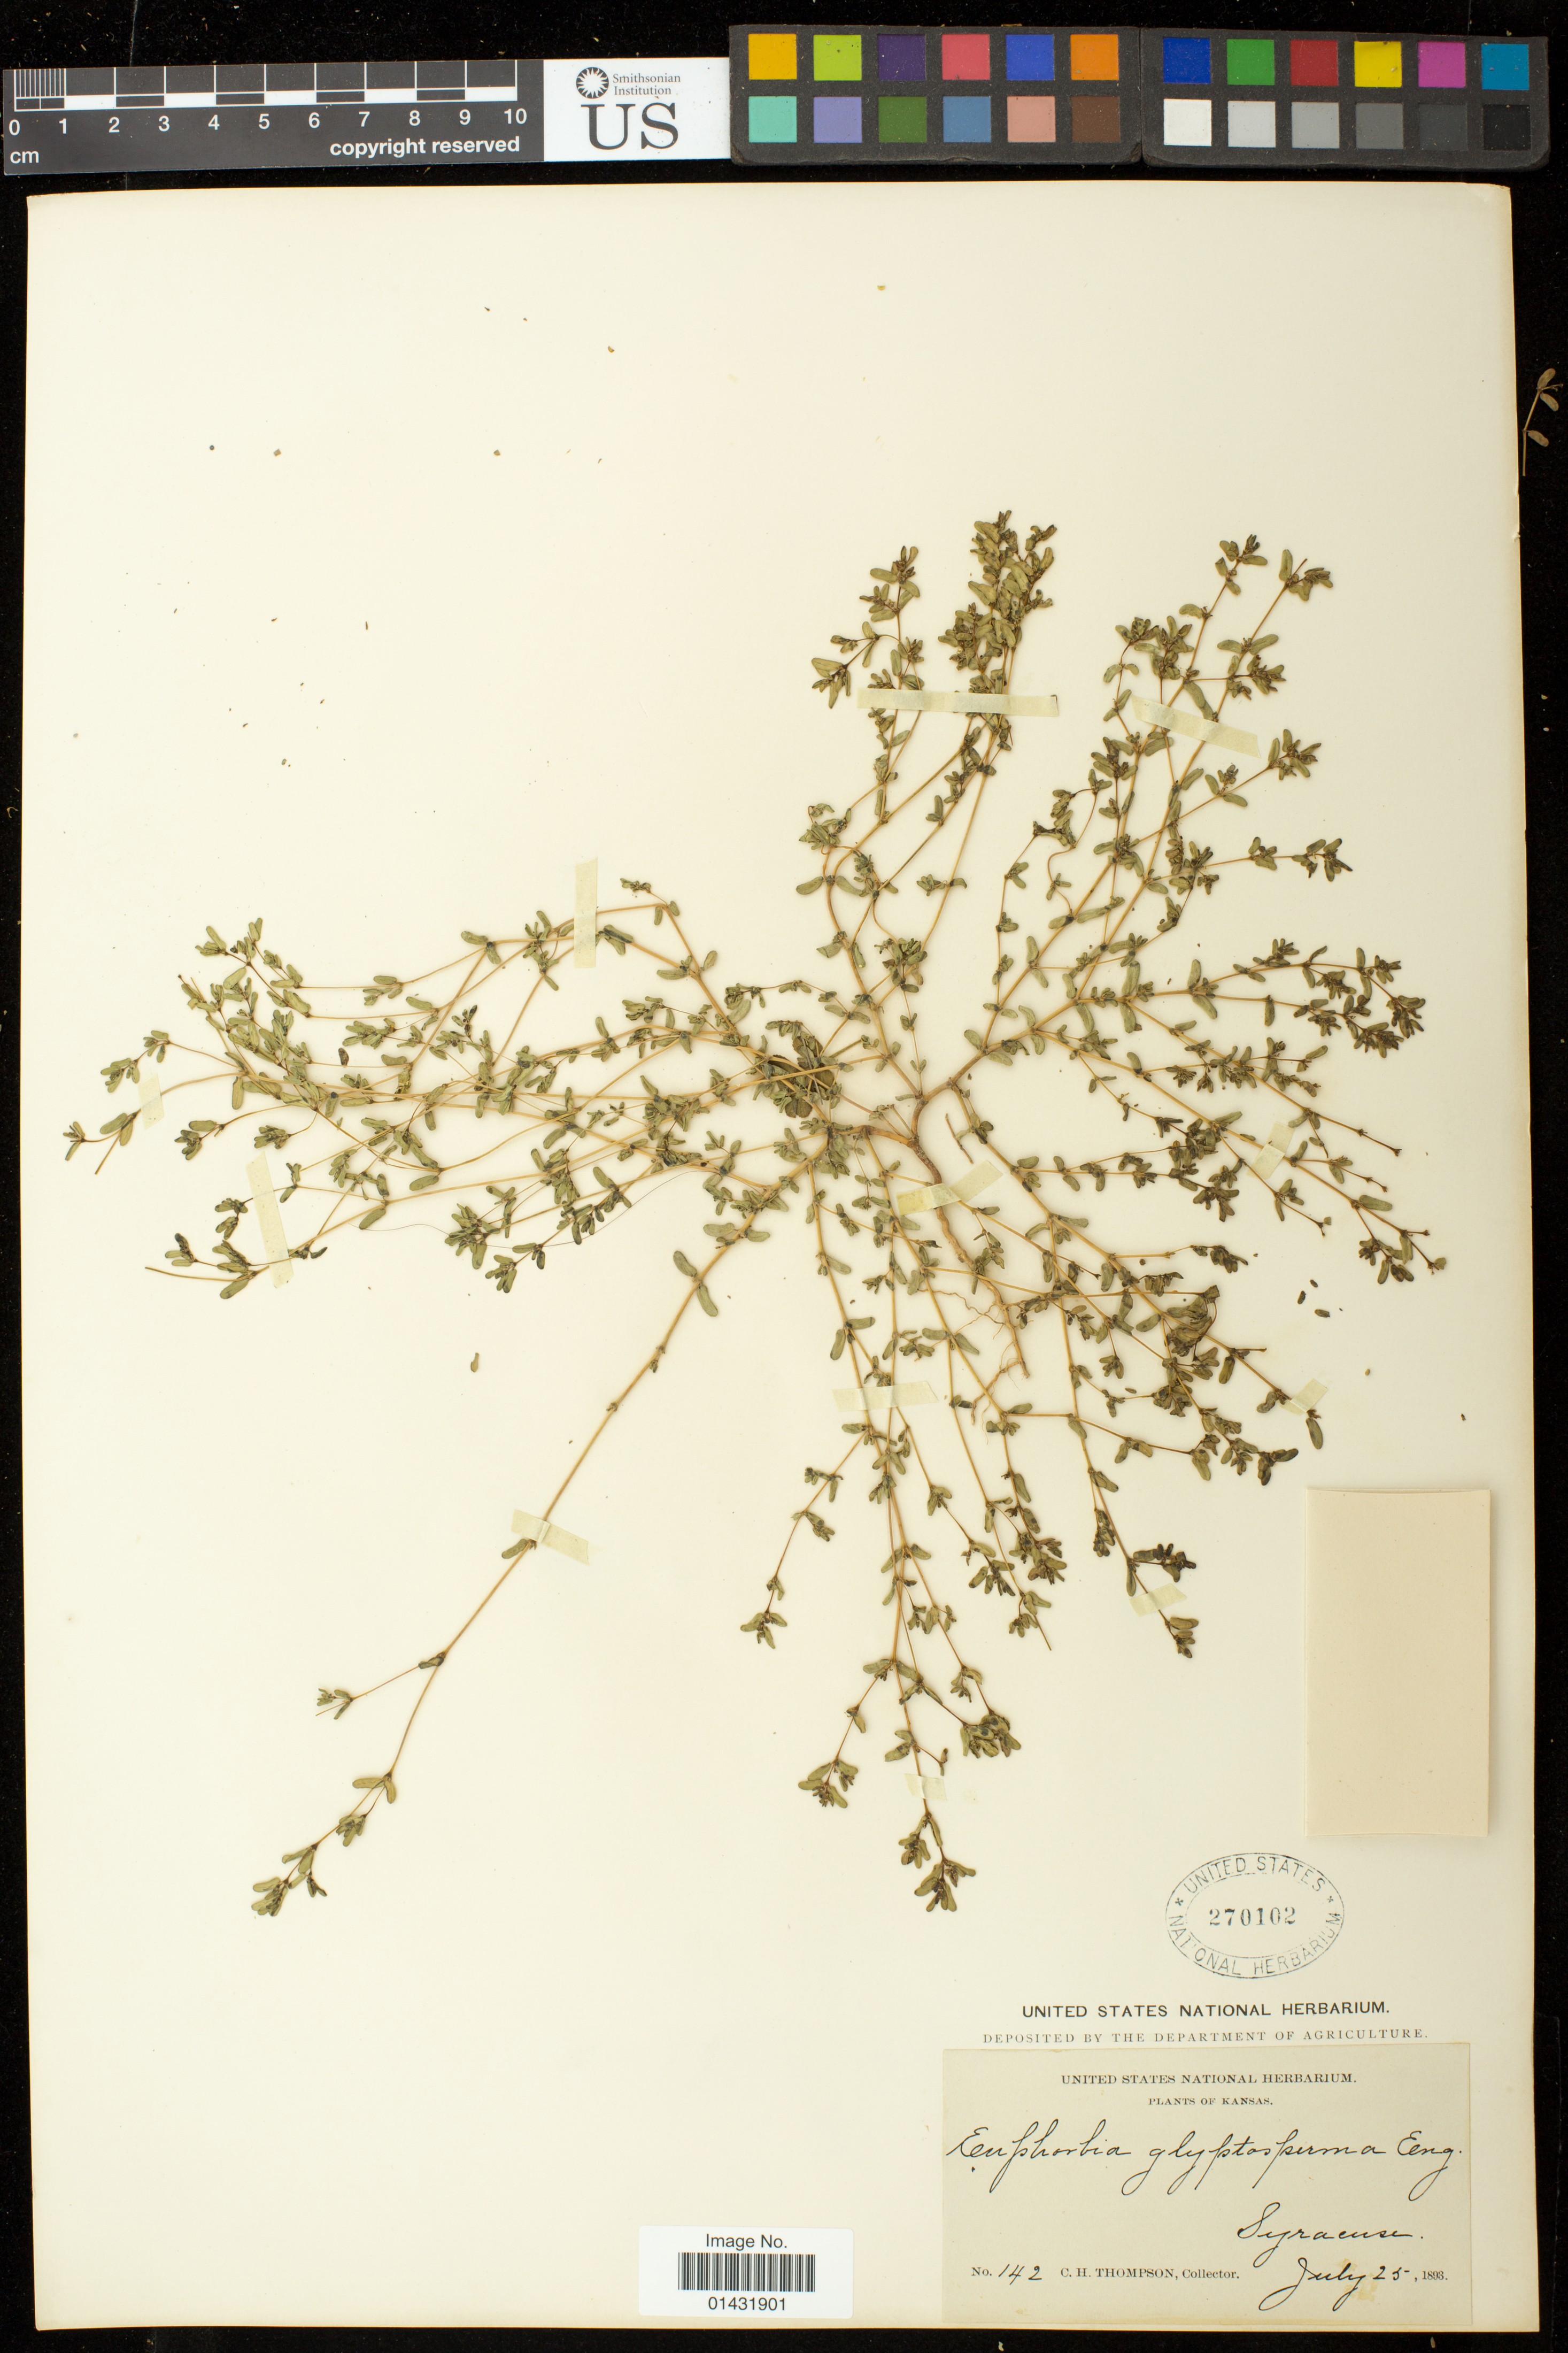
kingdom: Plantae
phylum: Tracheophyta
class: Magnoliopsida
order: Malpighiales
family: Euphorbiaceae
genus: Euphorbia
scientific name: Euphorbia glyptosperma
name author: Engelm.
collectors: C. H. Thompson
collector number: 142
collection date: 1893-07-25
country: United States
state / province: Kansas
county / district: Hamilton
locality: Syracuse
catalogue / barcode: US 270102